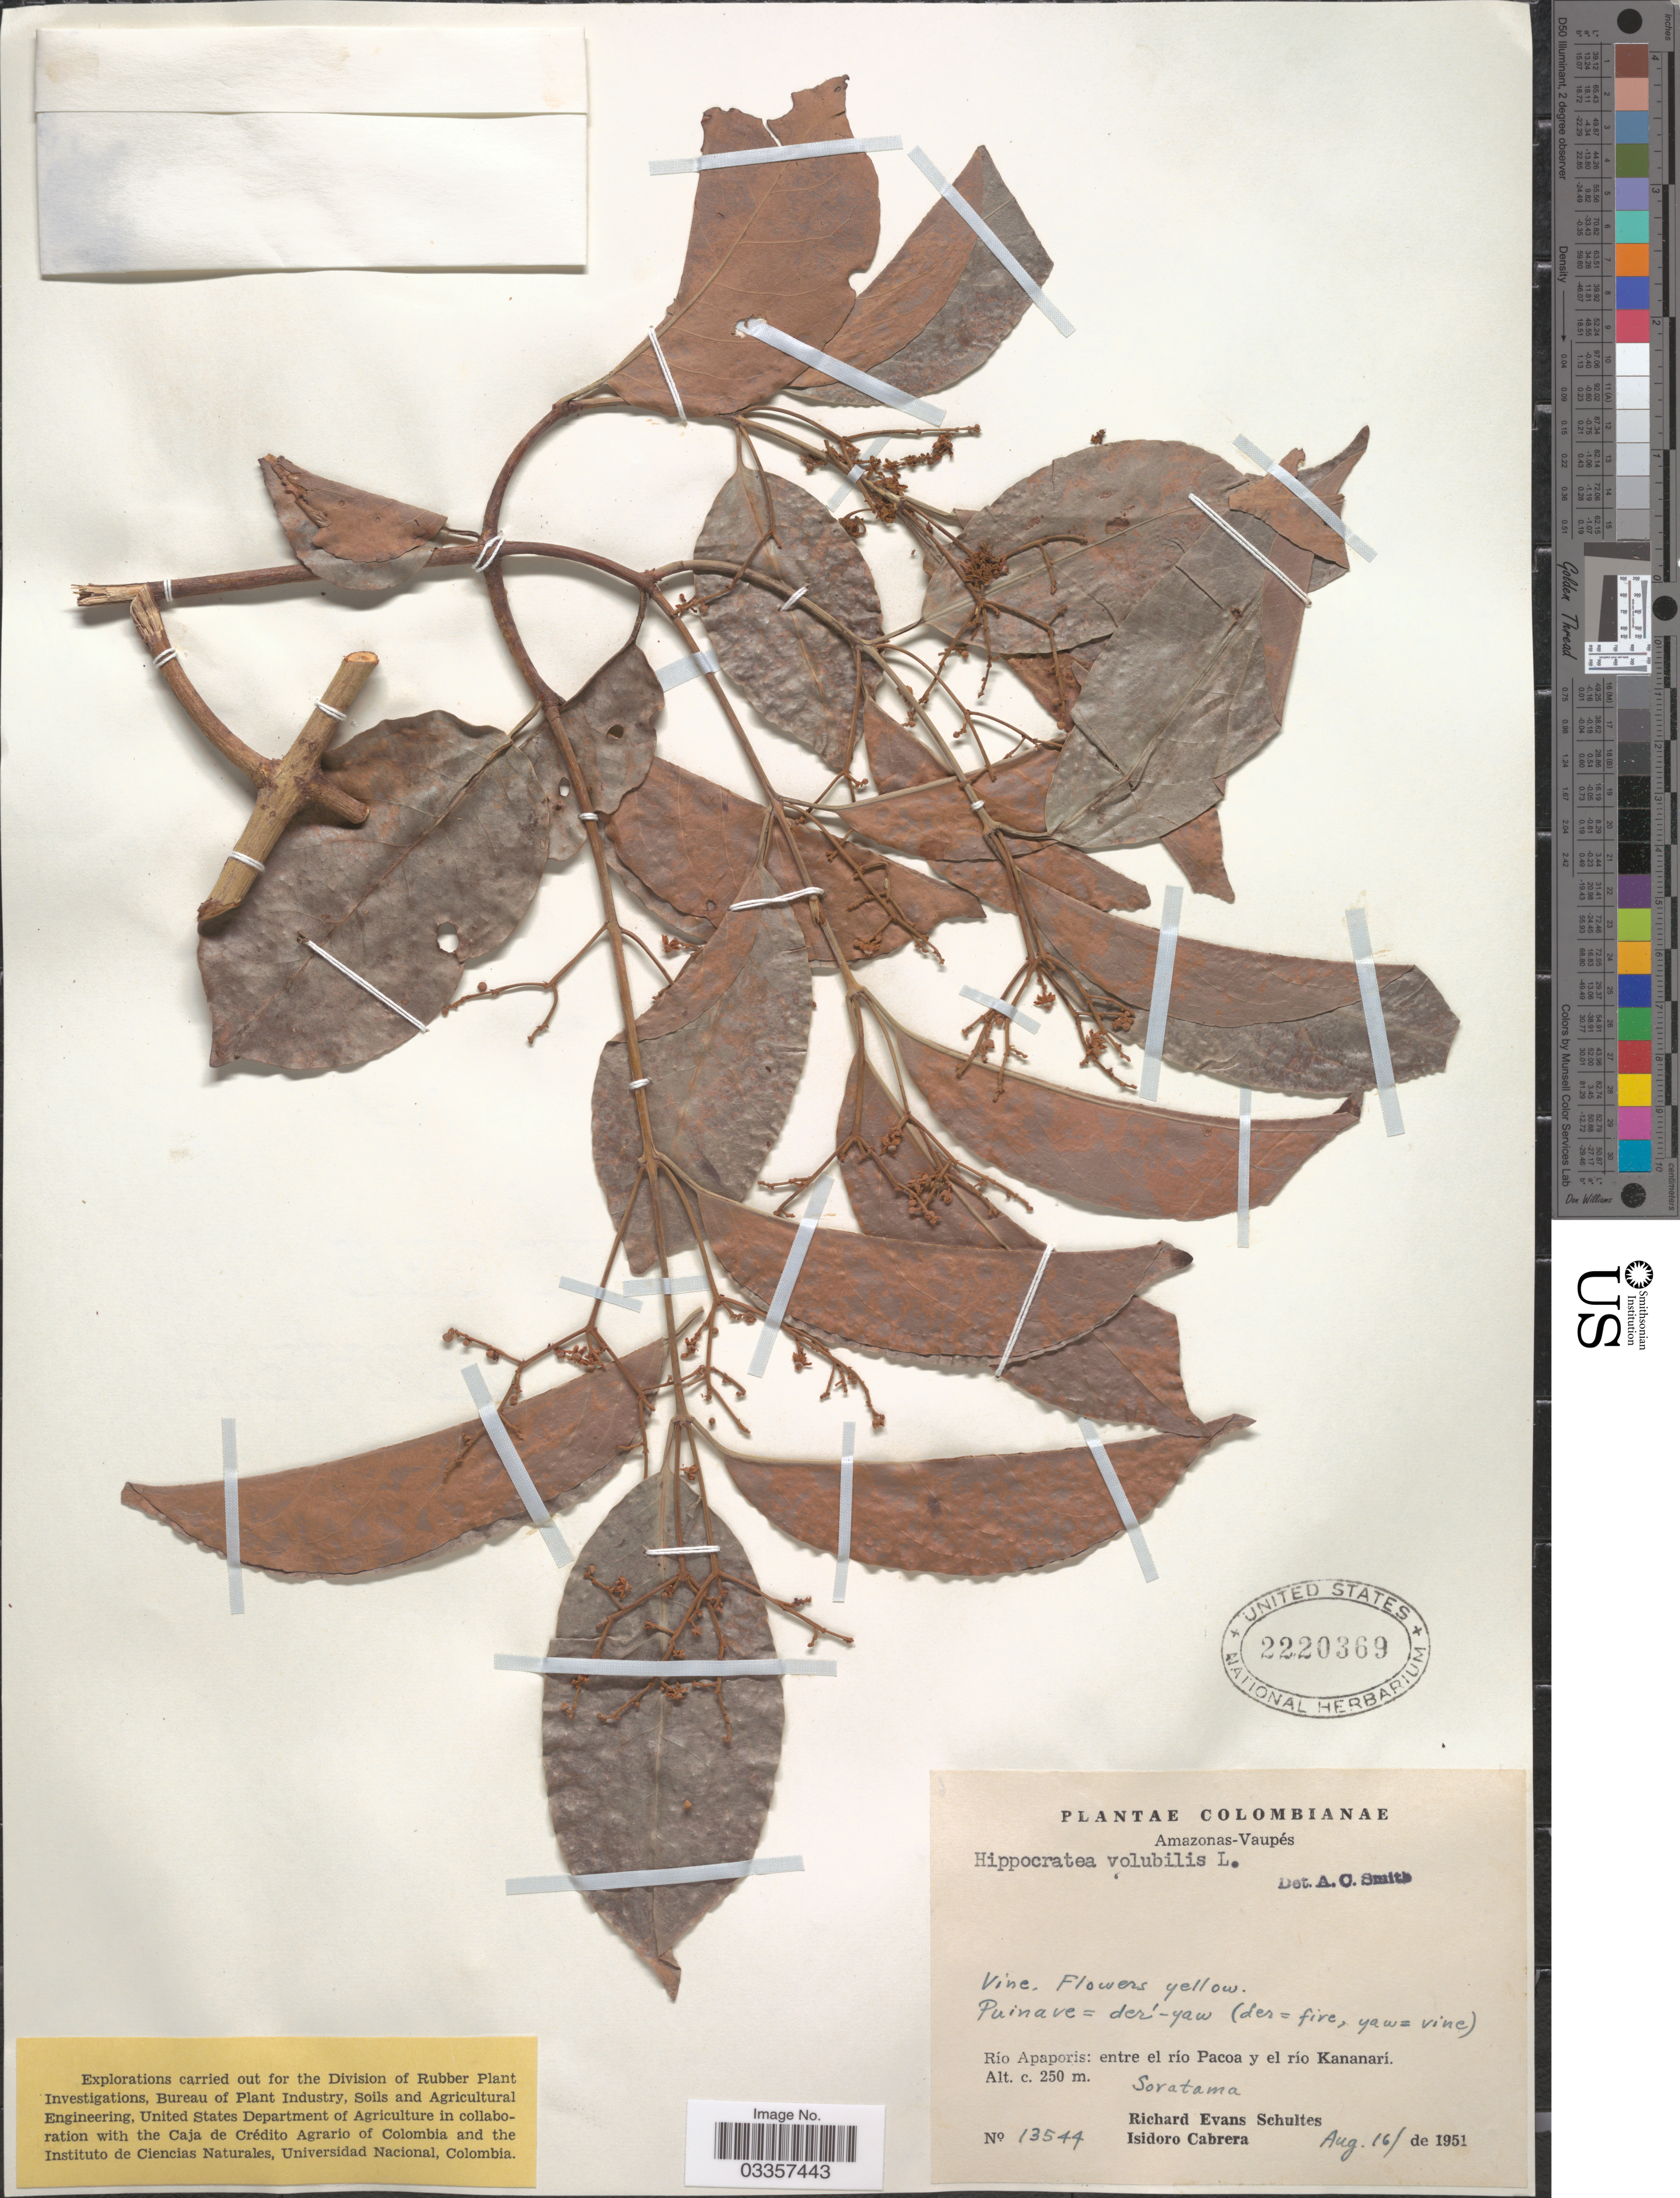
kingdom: Plantae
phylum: Tracheophyta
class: Magnoliopsida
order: Celastrales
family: Celastraceae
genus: Hippocratea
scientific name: Hippocratea volubilis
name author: L.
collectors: R. E. Schultes & I. Cabrera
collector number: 13544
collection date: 1951-08-16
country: Colombia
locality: Amazonas-Vaupés. Río Apaporis: entre el río Pacoa y el río Kananarí. Soratama.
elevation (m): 250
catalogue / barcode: US 2220369